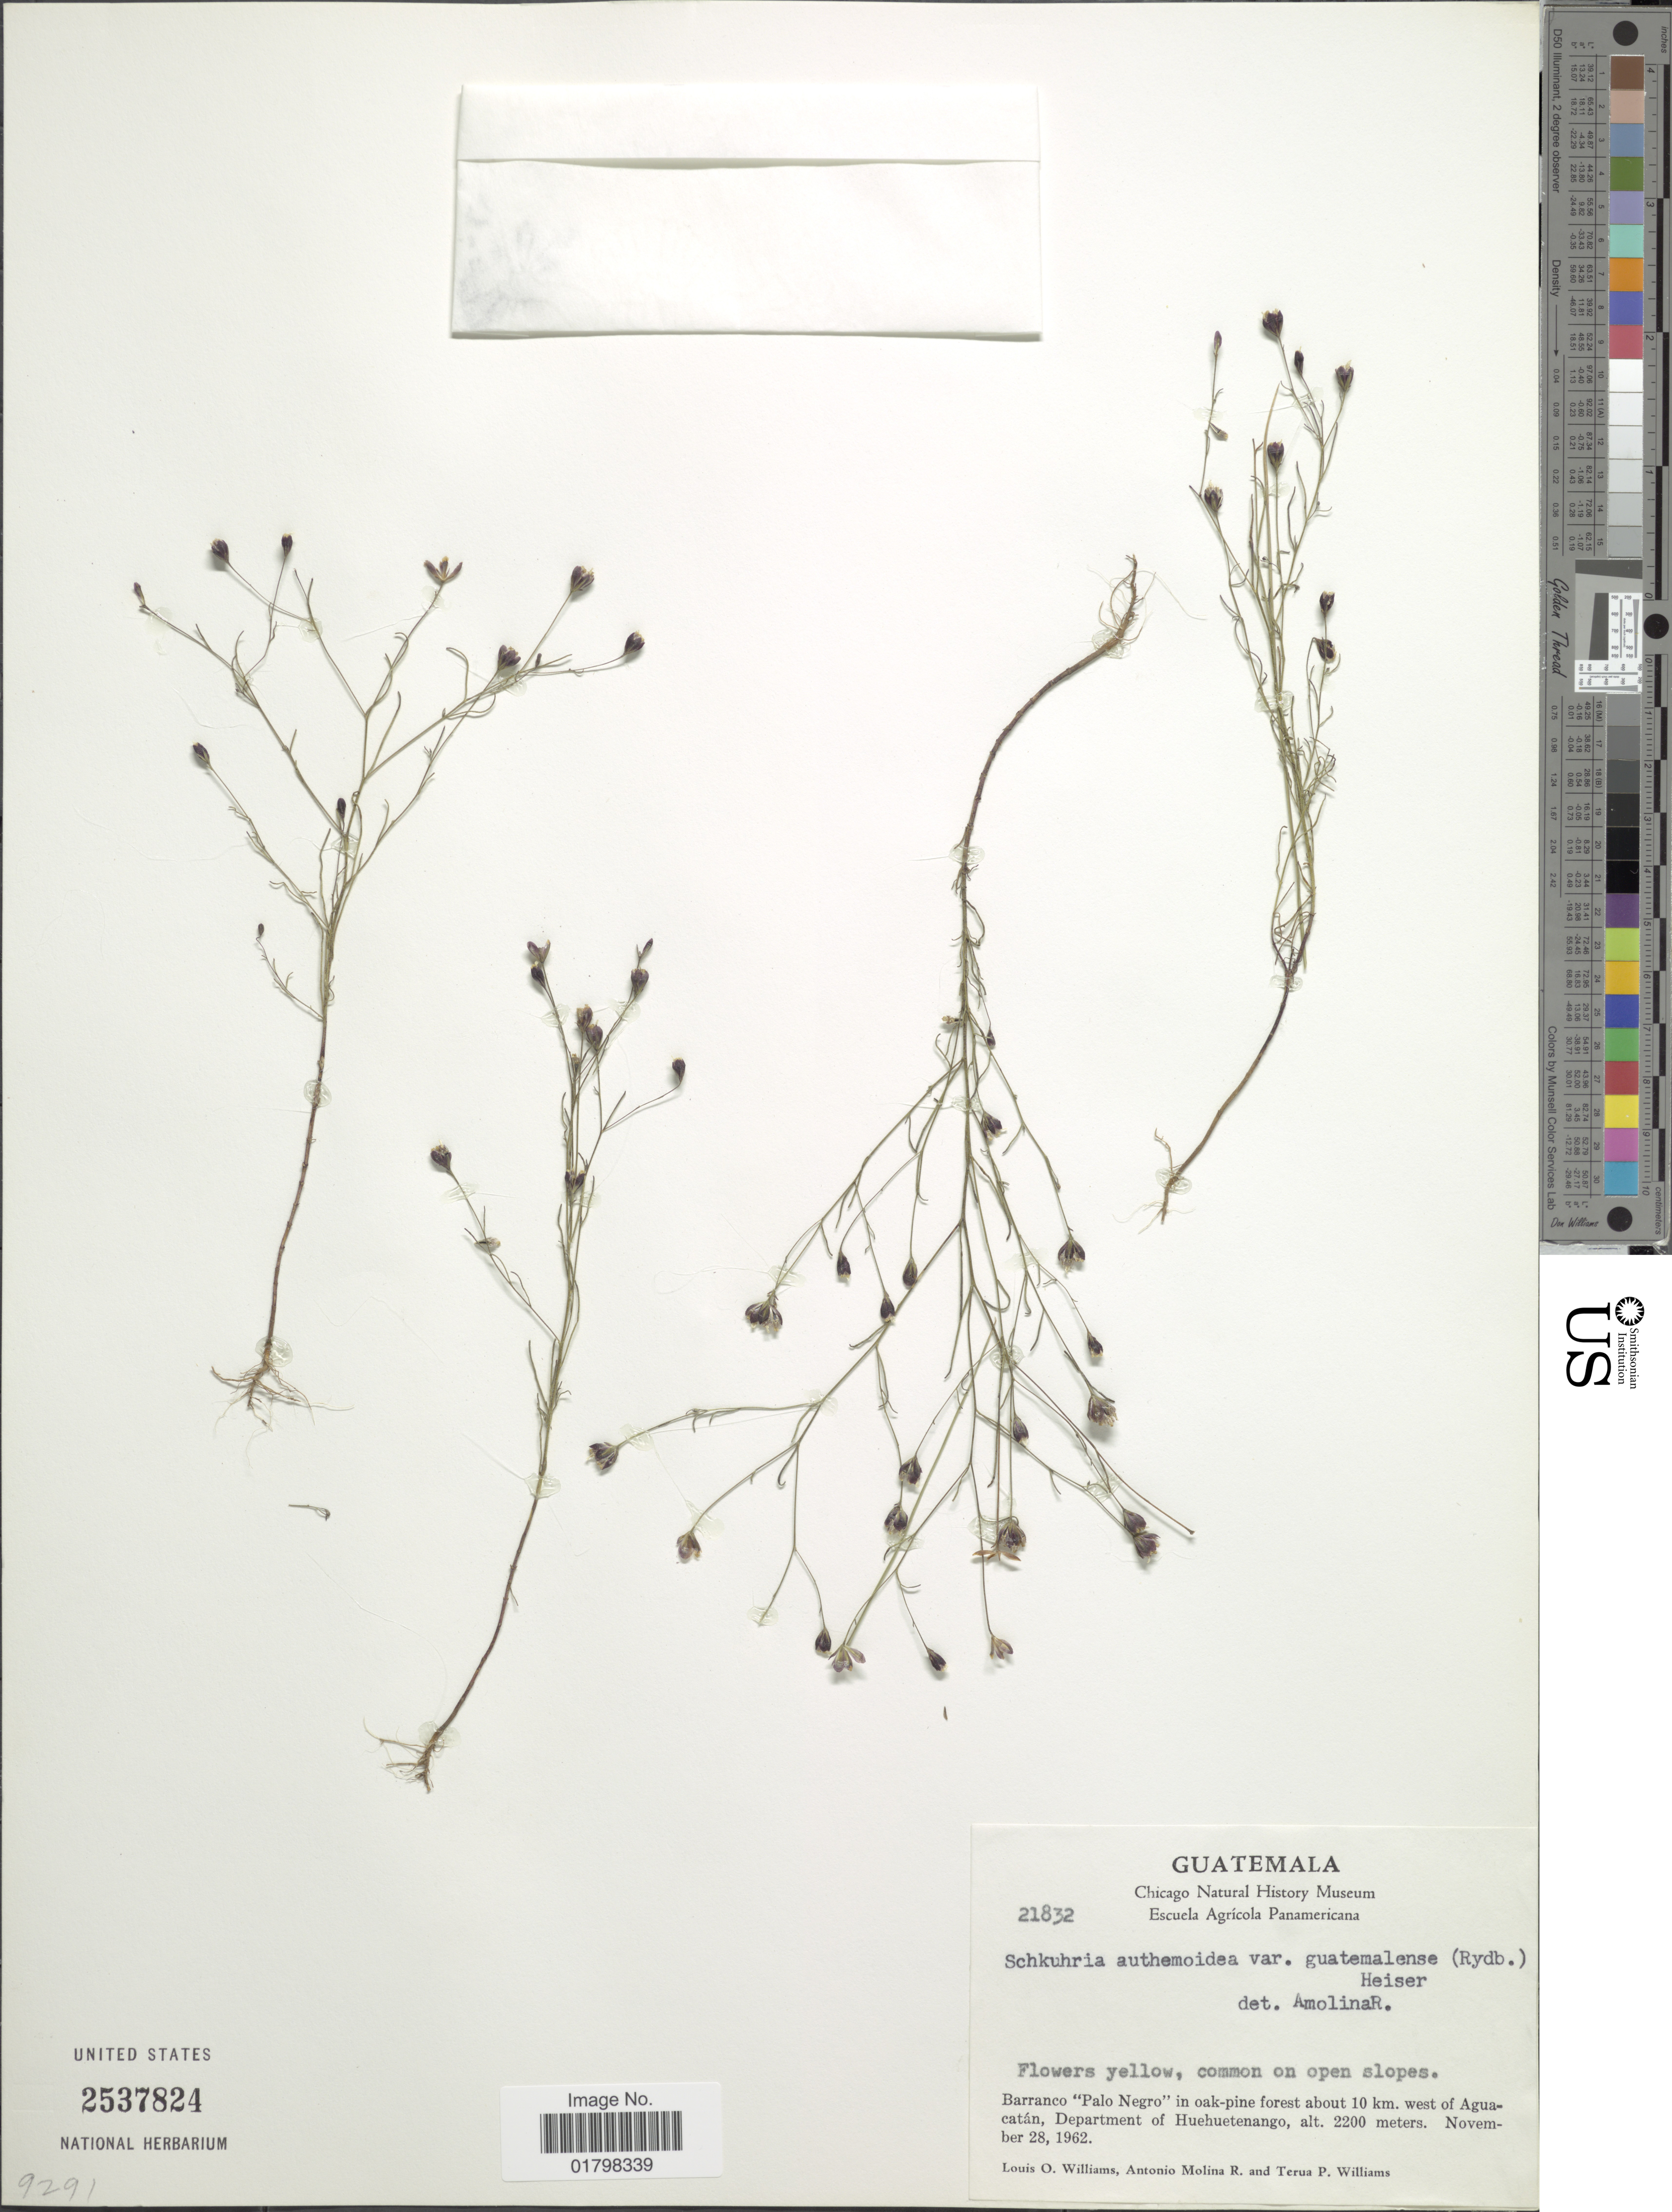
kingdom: Plantae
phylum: Tracheophyta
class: Magnoliopsida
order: Asterales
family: Asteraceae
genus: Schkuhria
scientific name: Schkuhria wislizeni var. frustrata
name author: S.F. Blake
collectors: L. O. Williams, A. Molina R. & T. P. Williams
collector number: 21832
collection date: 1962-11-28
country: Guatemala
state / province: Huehuetenango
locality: Barranco "Palo Negro" in oak pine forest about 10 km. west of Aguacatan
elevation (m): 2200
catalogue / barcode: US 2537824